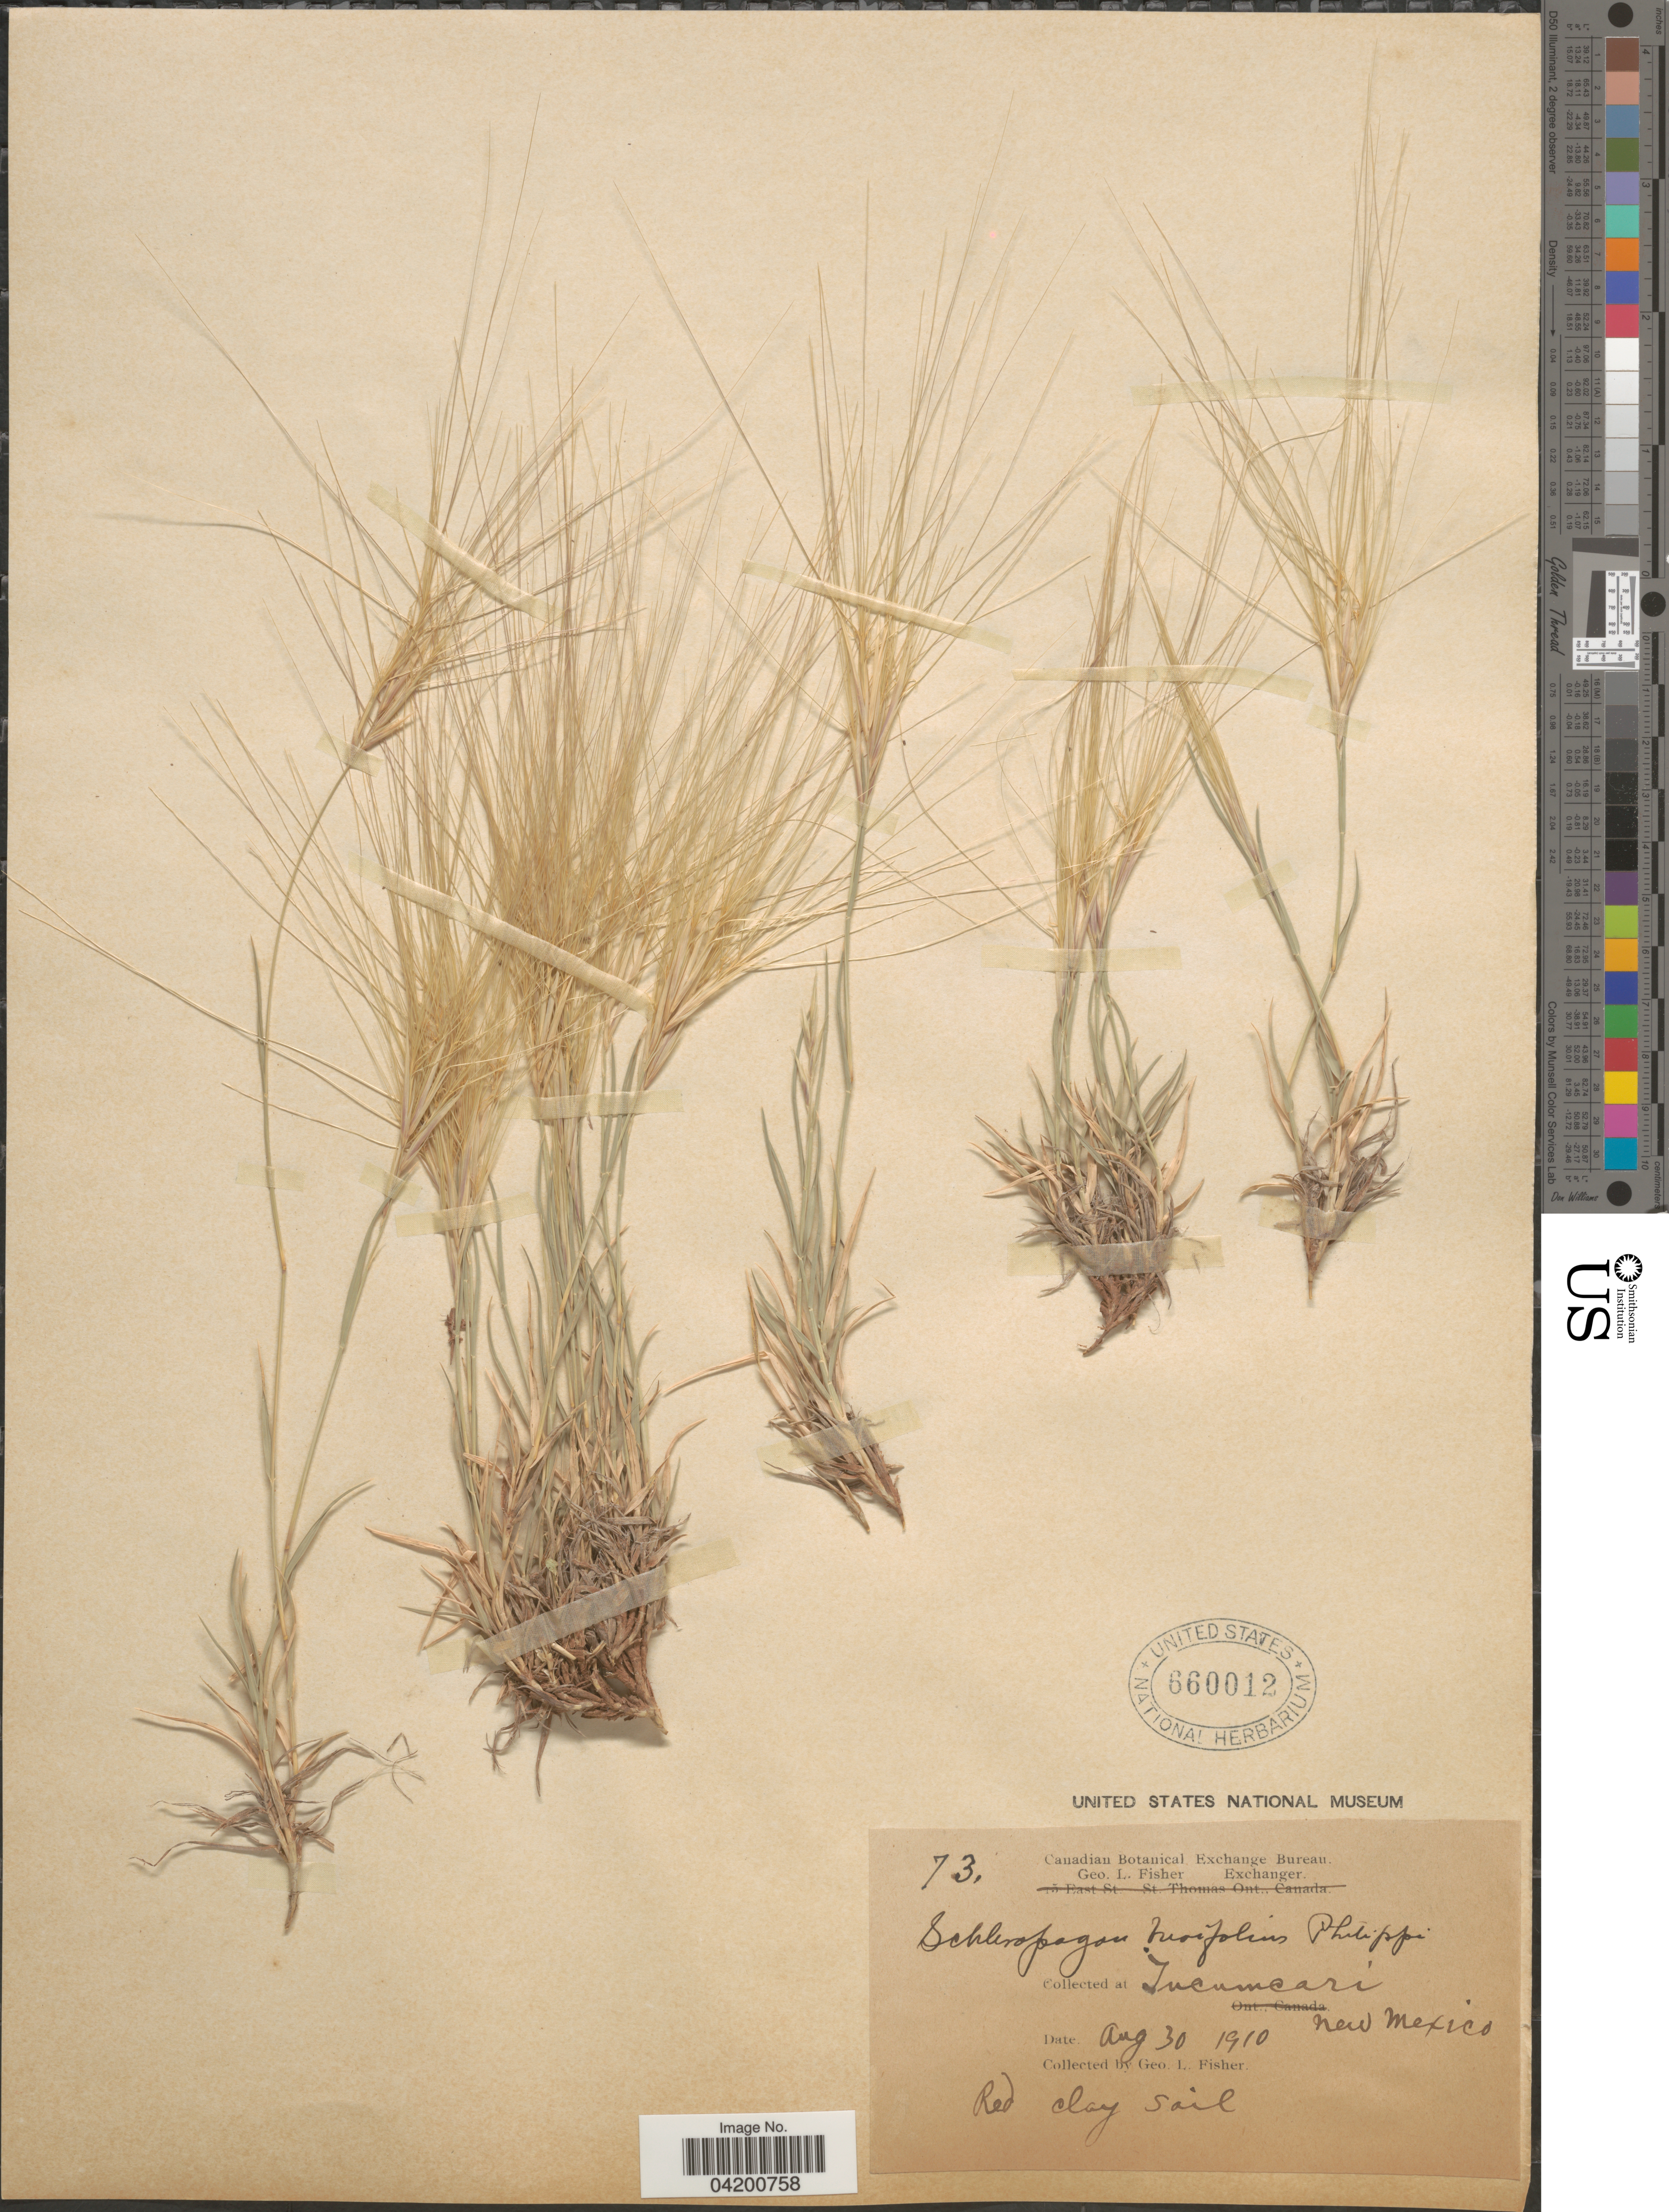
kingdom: Plantae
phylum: Tracheophyta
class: Liliopsida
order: Poales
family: Poaceae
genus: Scleropogon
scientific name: Scleropogon brevifolius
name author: Phil.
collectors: G. L. Fisher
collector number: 73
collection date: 1910-08-30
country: United States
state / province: New Mexico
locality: Tucumcari.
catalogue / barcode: US 660012